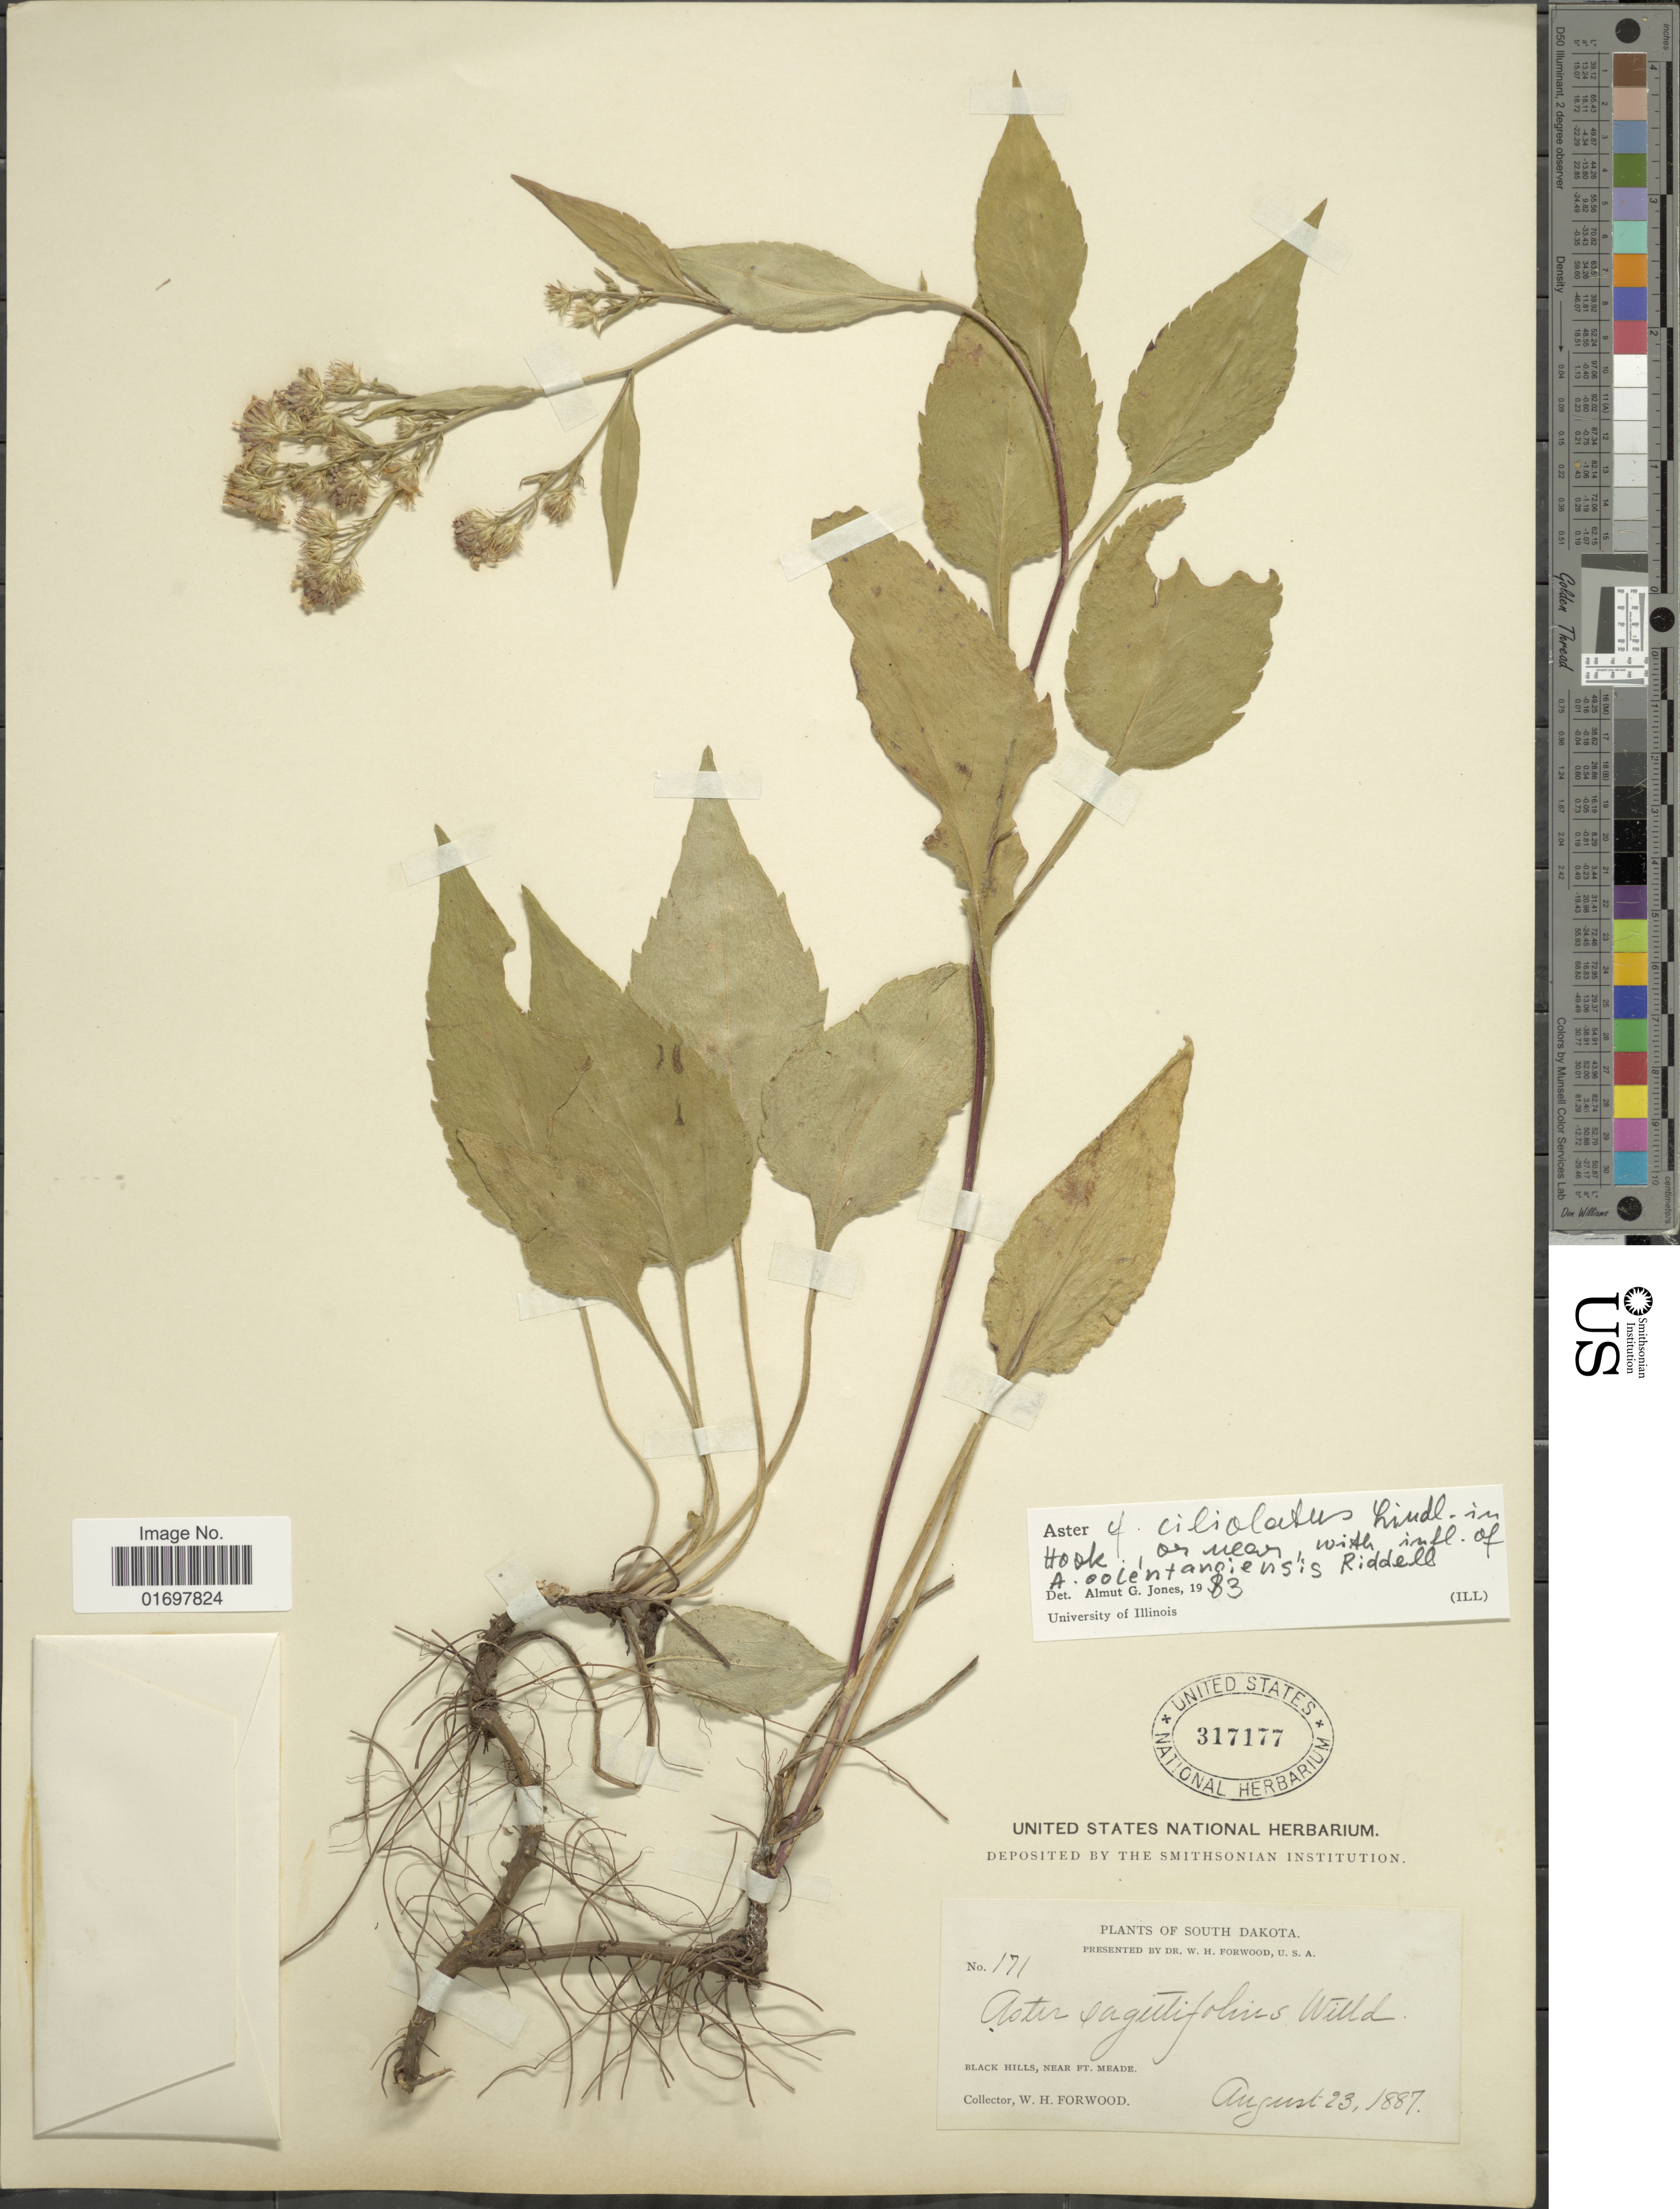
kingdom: Plantae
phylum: Tracheophyta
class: Magnoliopsida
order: Asterales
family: Asteraceae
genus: Symphyotrichum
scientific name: Symphyotrichum ciliolatum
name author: (Lindl.) Á. Löve & D. Löve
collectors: W. Forwood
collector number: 171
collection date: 1887-08-23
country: United States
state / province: South Dakota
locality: Black Hills, near Ft. Meade.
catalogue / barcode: US 317177